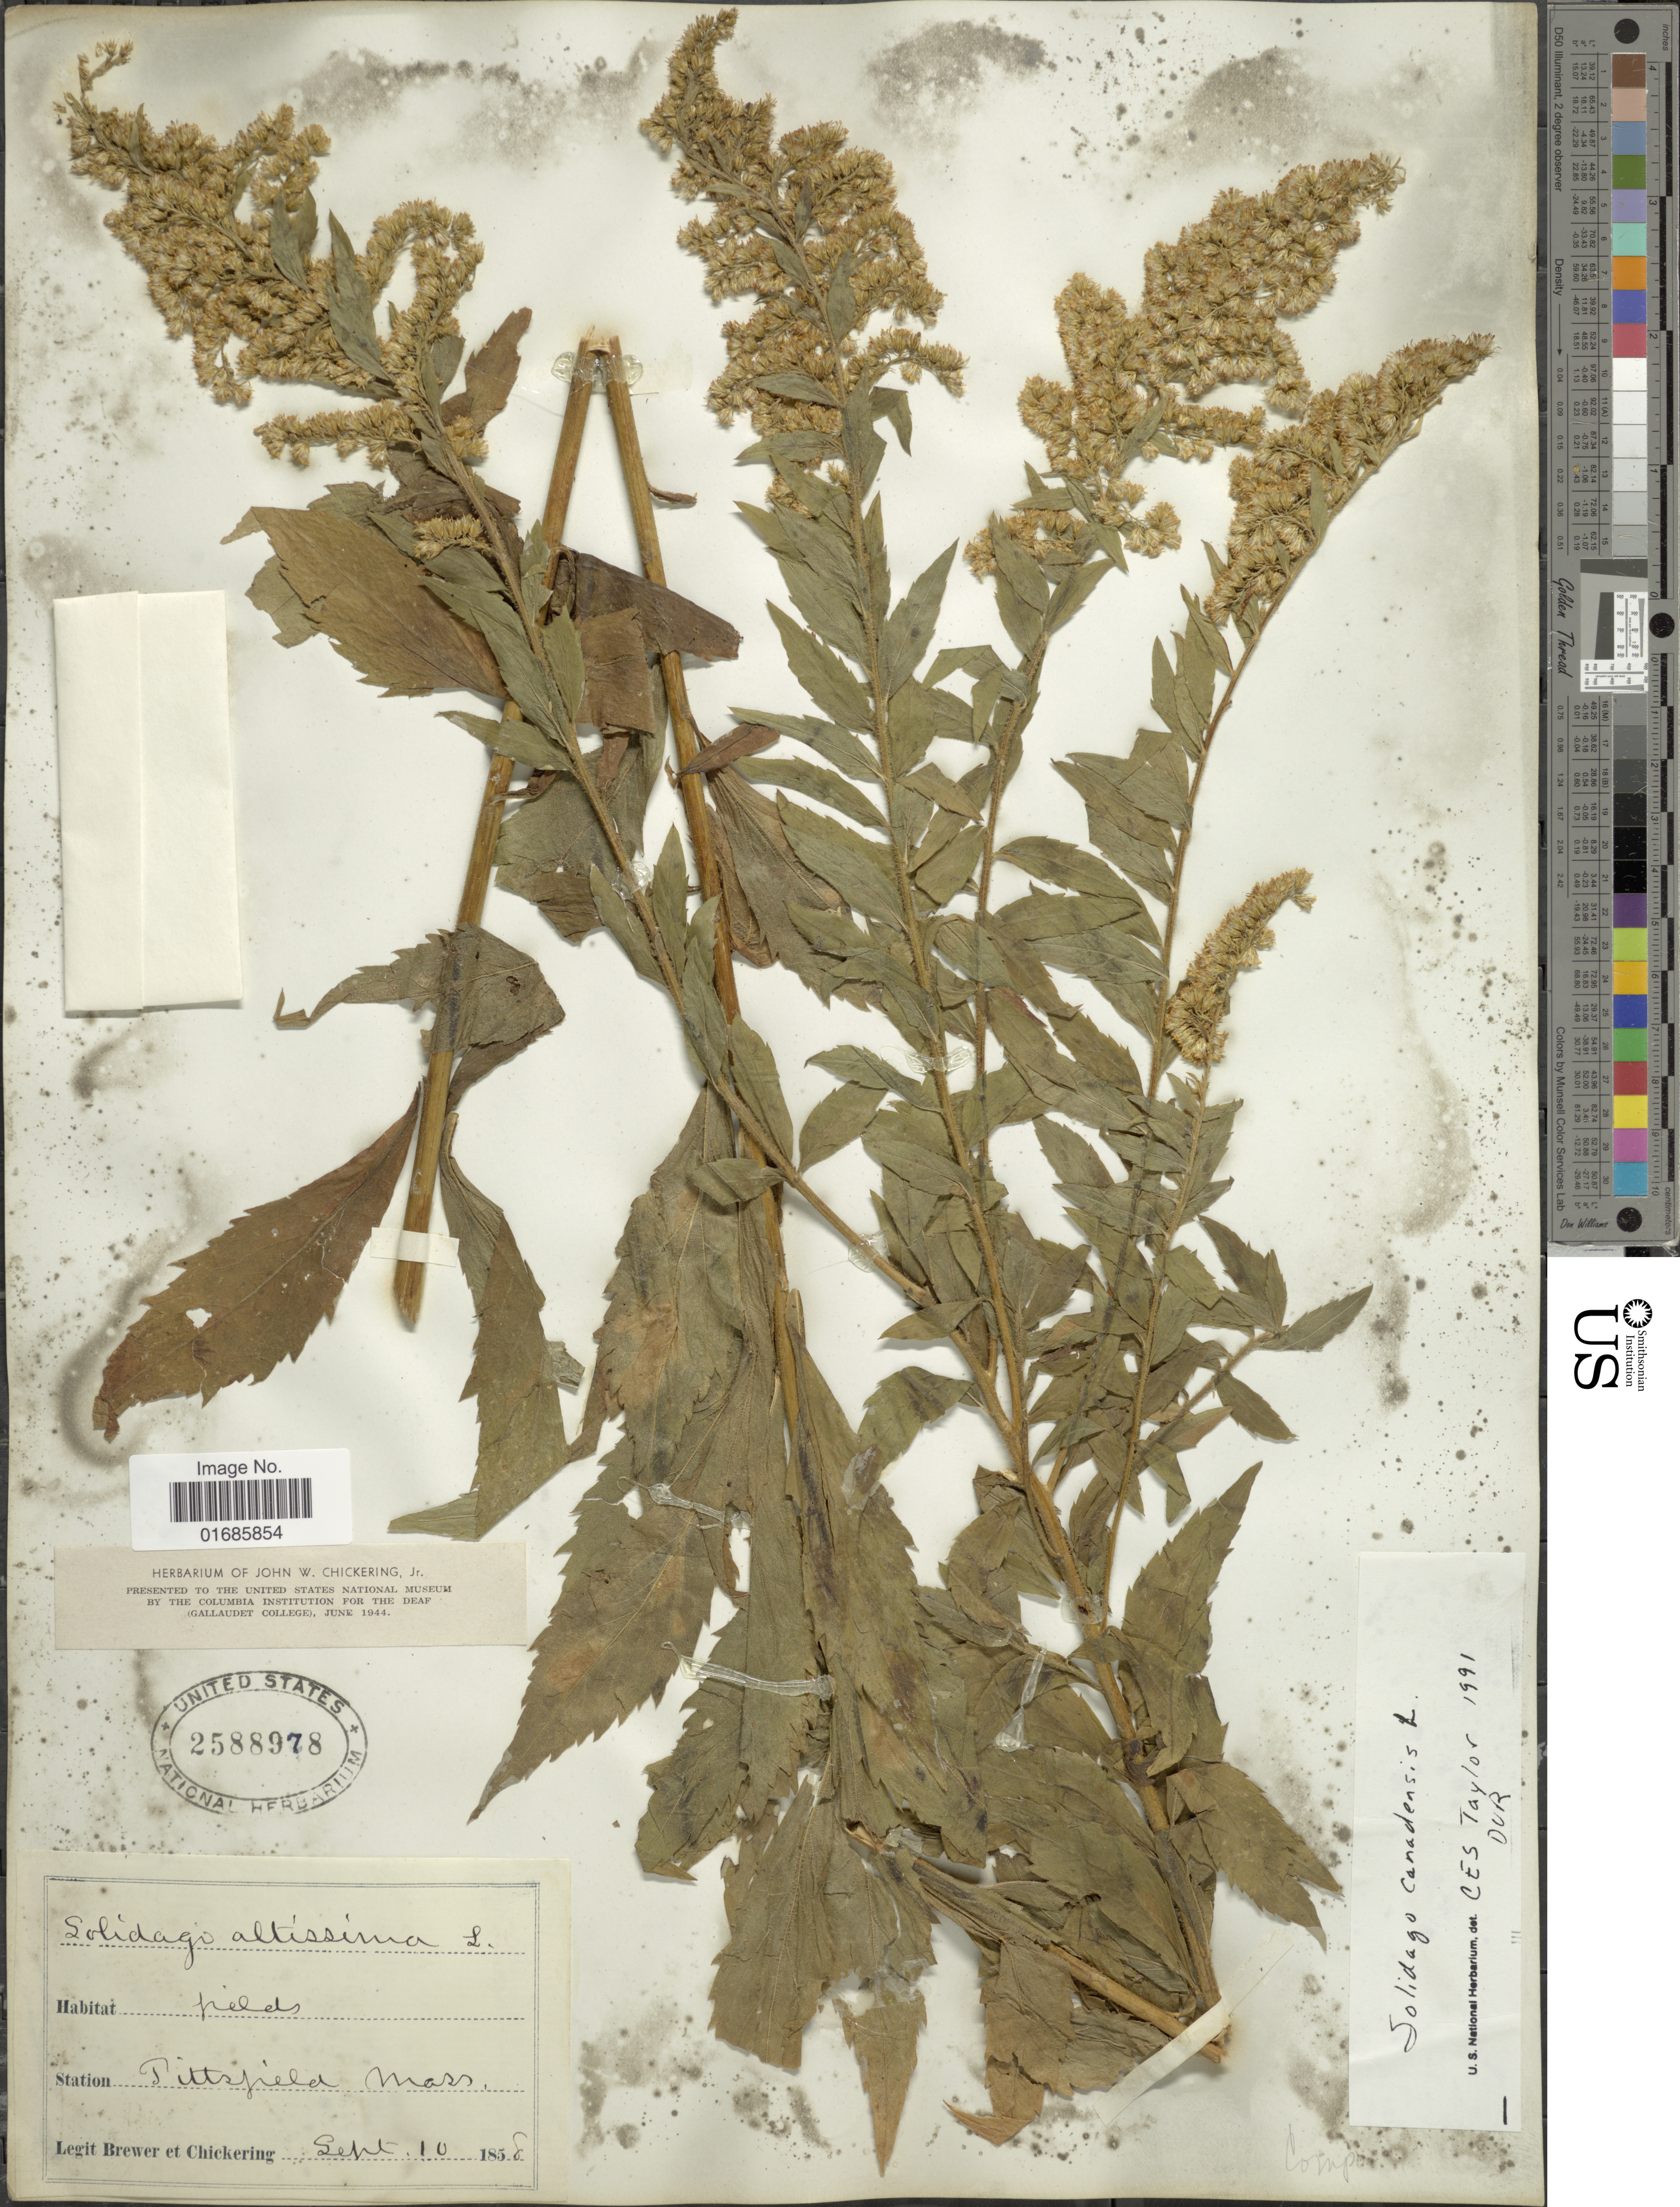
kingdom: Plantae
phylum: Tracheophyta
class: Magnoliopsida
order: Asterales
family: Asteraceae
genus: Solidago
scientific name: Solidago canadensis var. scabra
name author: (Muhl. ex Willd.) Torr. & A. Gray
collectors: -. Brewer & -. Chickering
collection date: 1858-09-10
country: United States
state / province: Massachusetts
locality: Pittsfield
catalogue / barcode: US 2588978